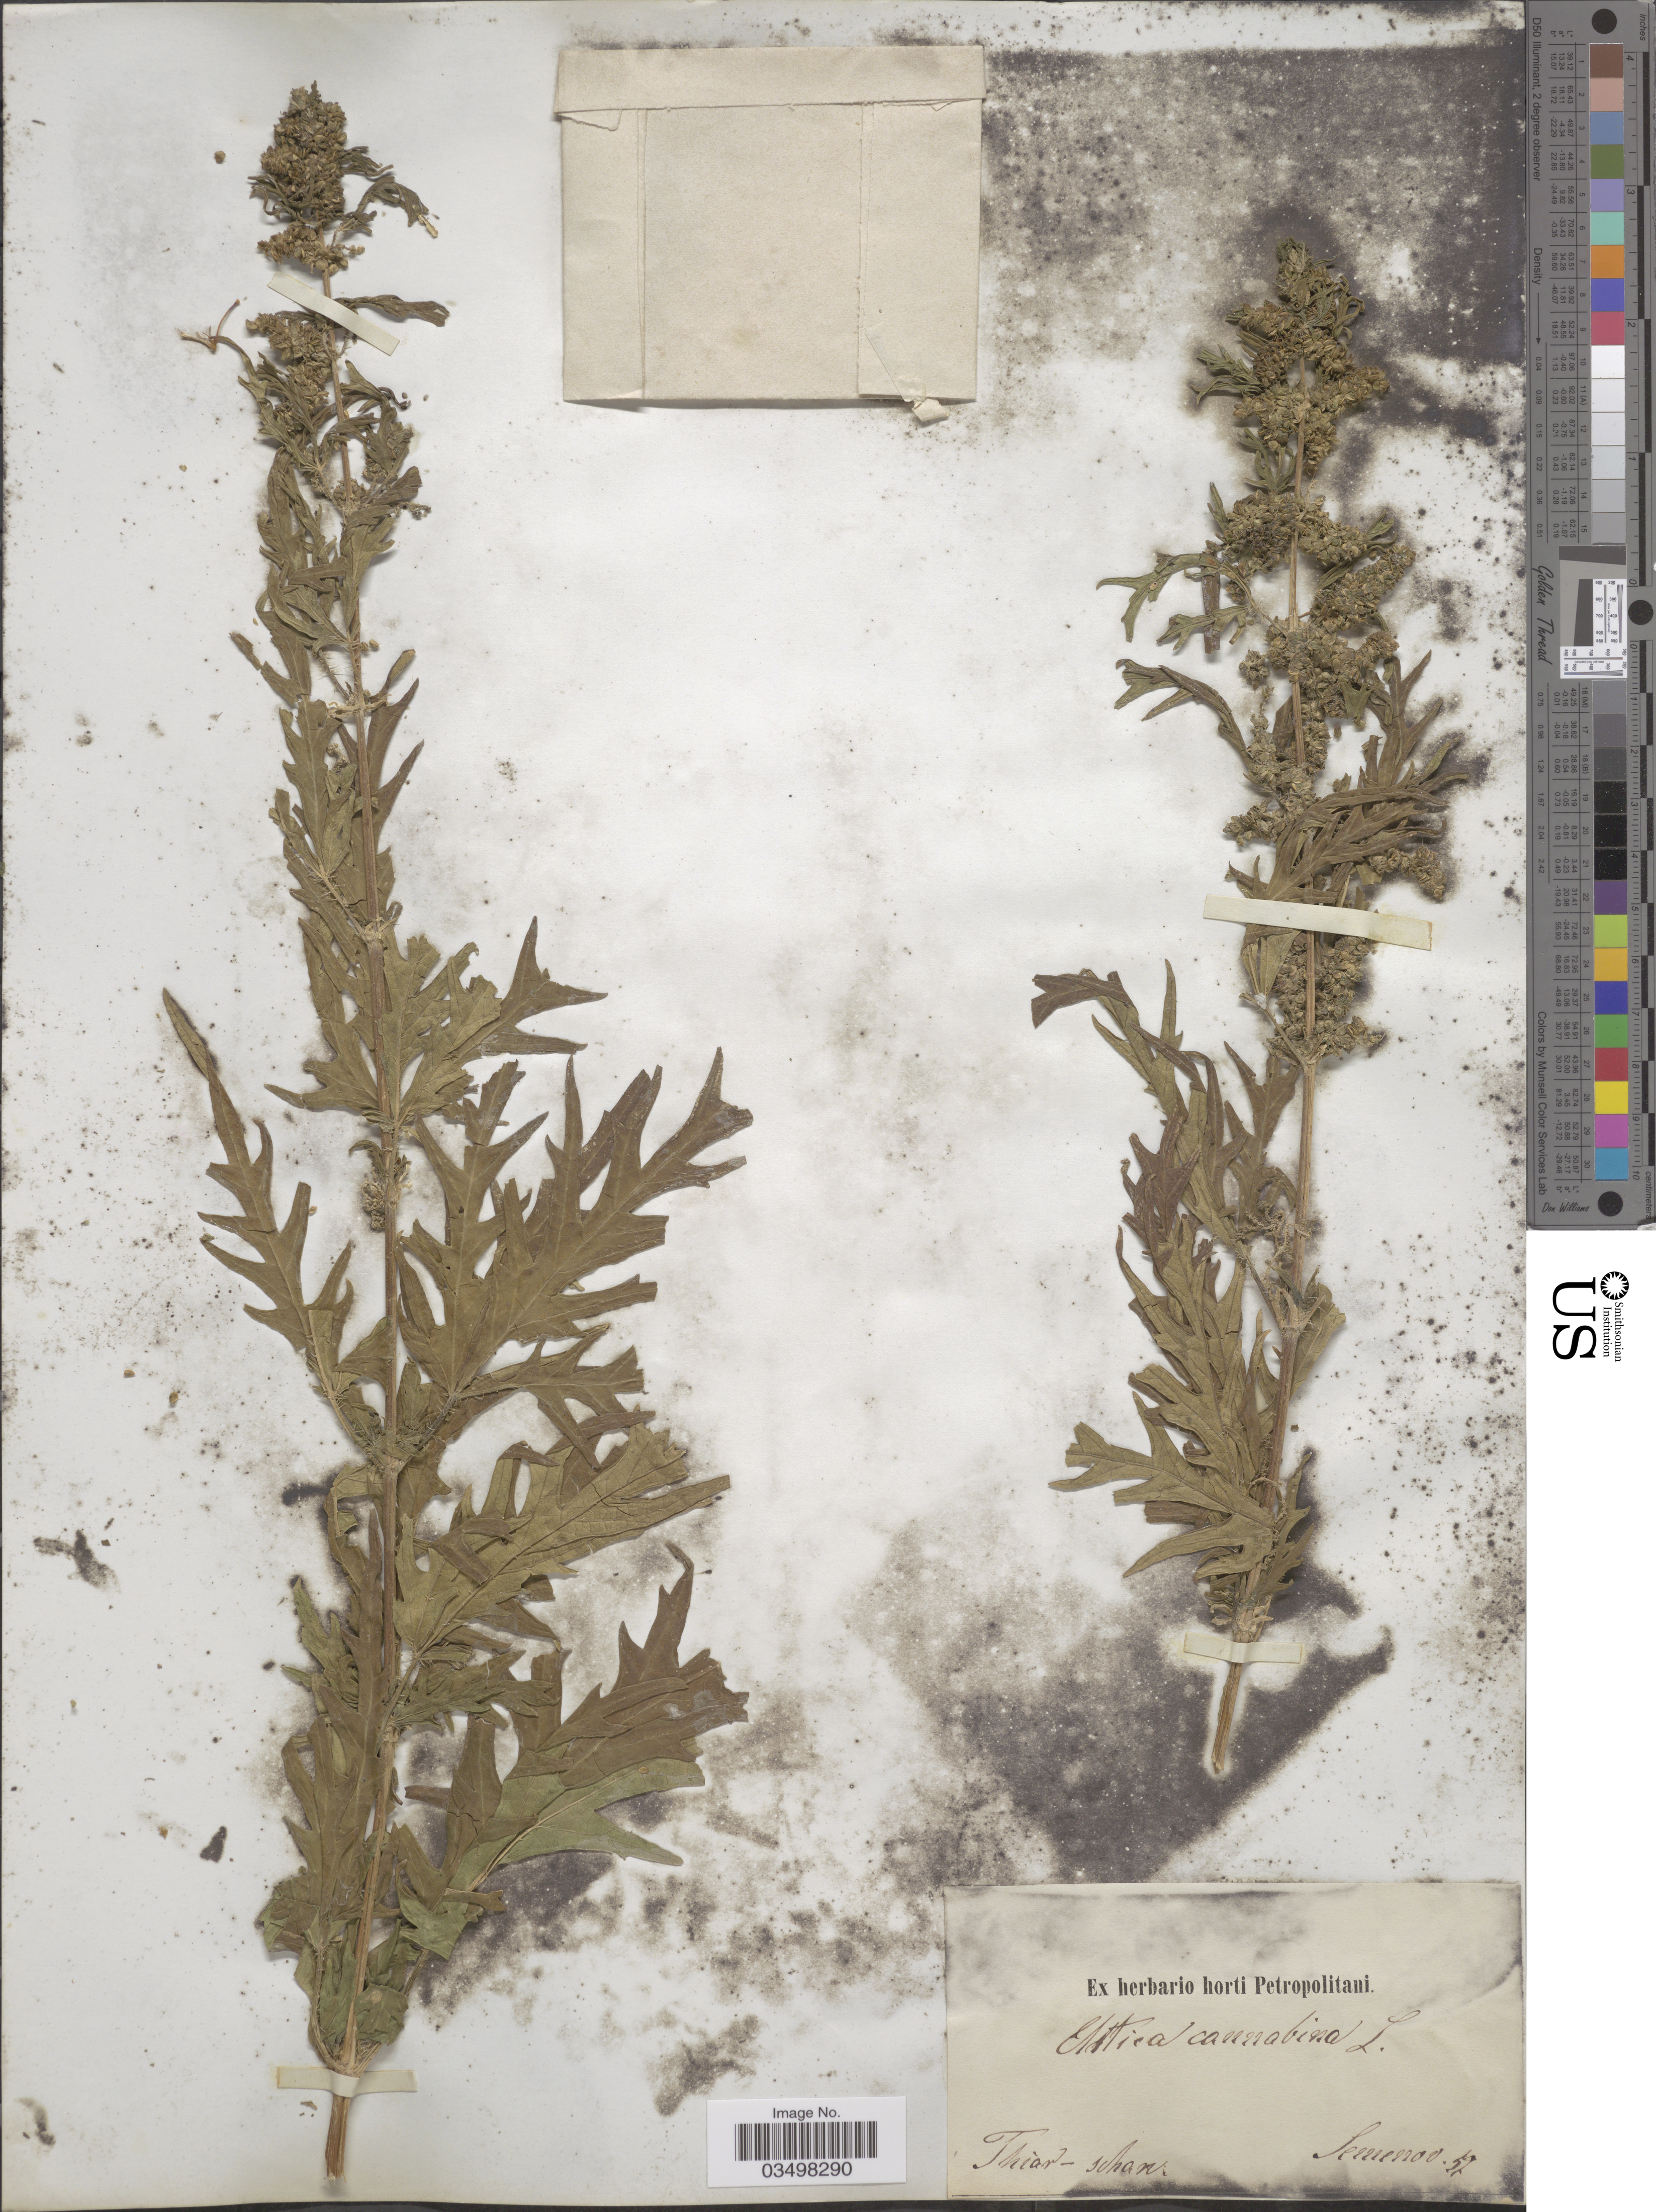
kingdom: Plantae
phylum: Tracheophyta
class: Magnoliopsida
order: Rosales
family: Urticaceae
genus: Urtica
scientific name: Urtica cannabina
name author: L.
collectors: -- Semenov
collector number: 57*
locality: Thian-Schan.